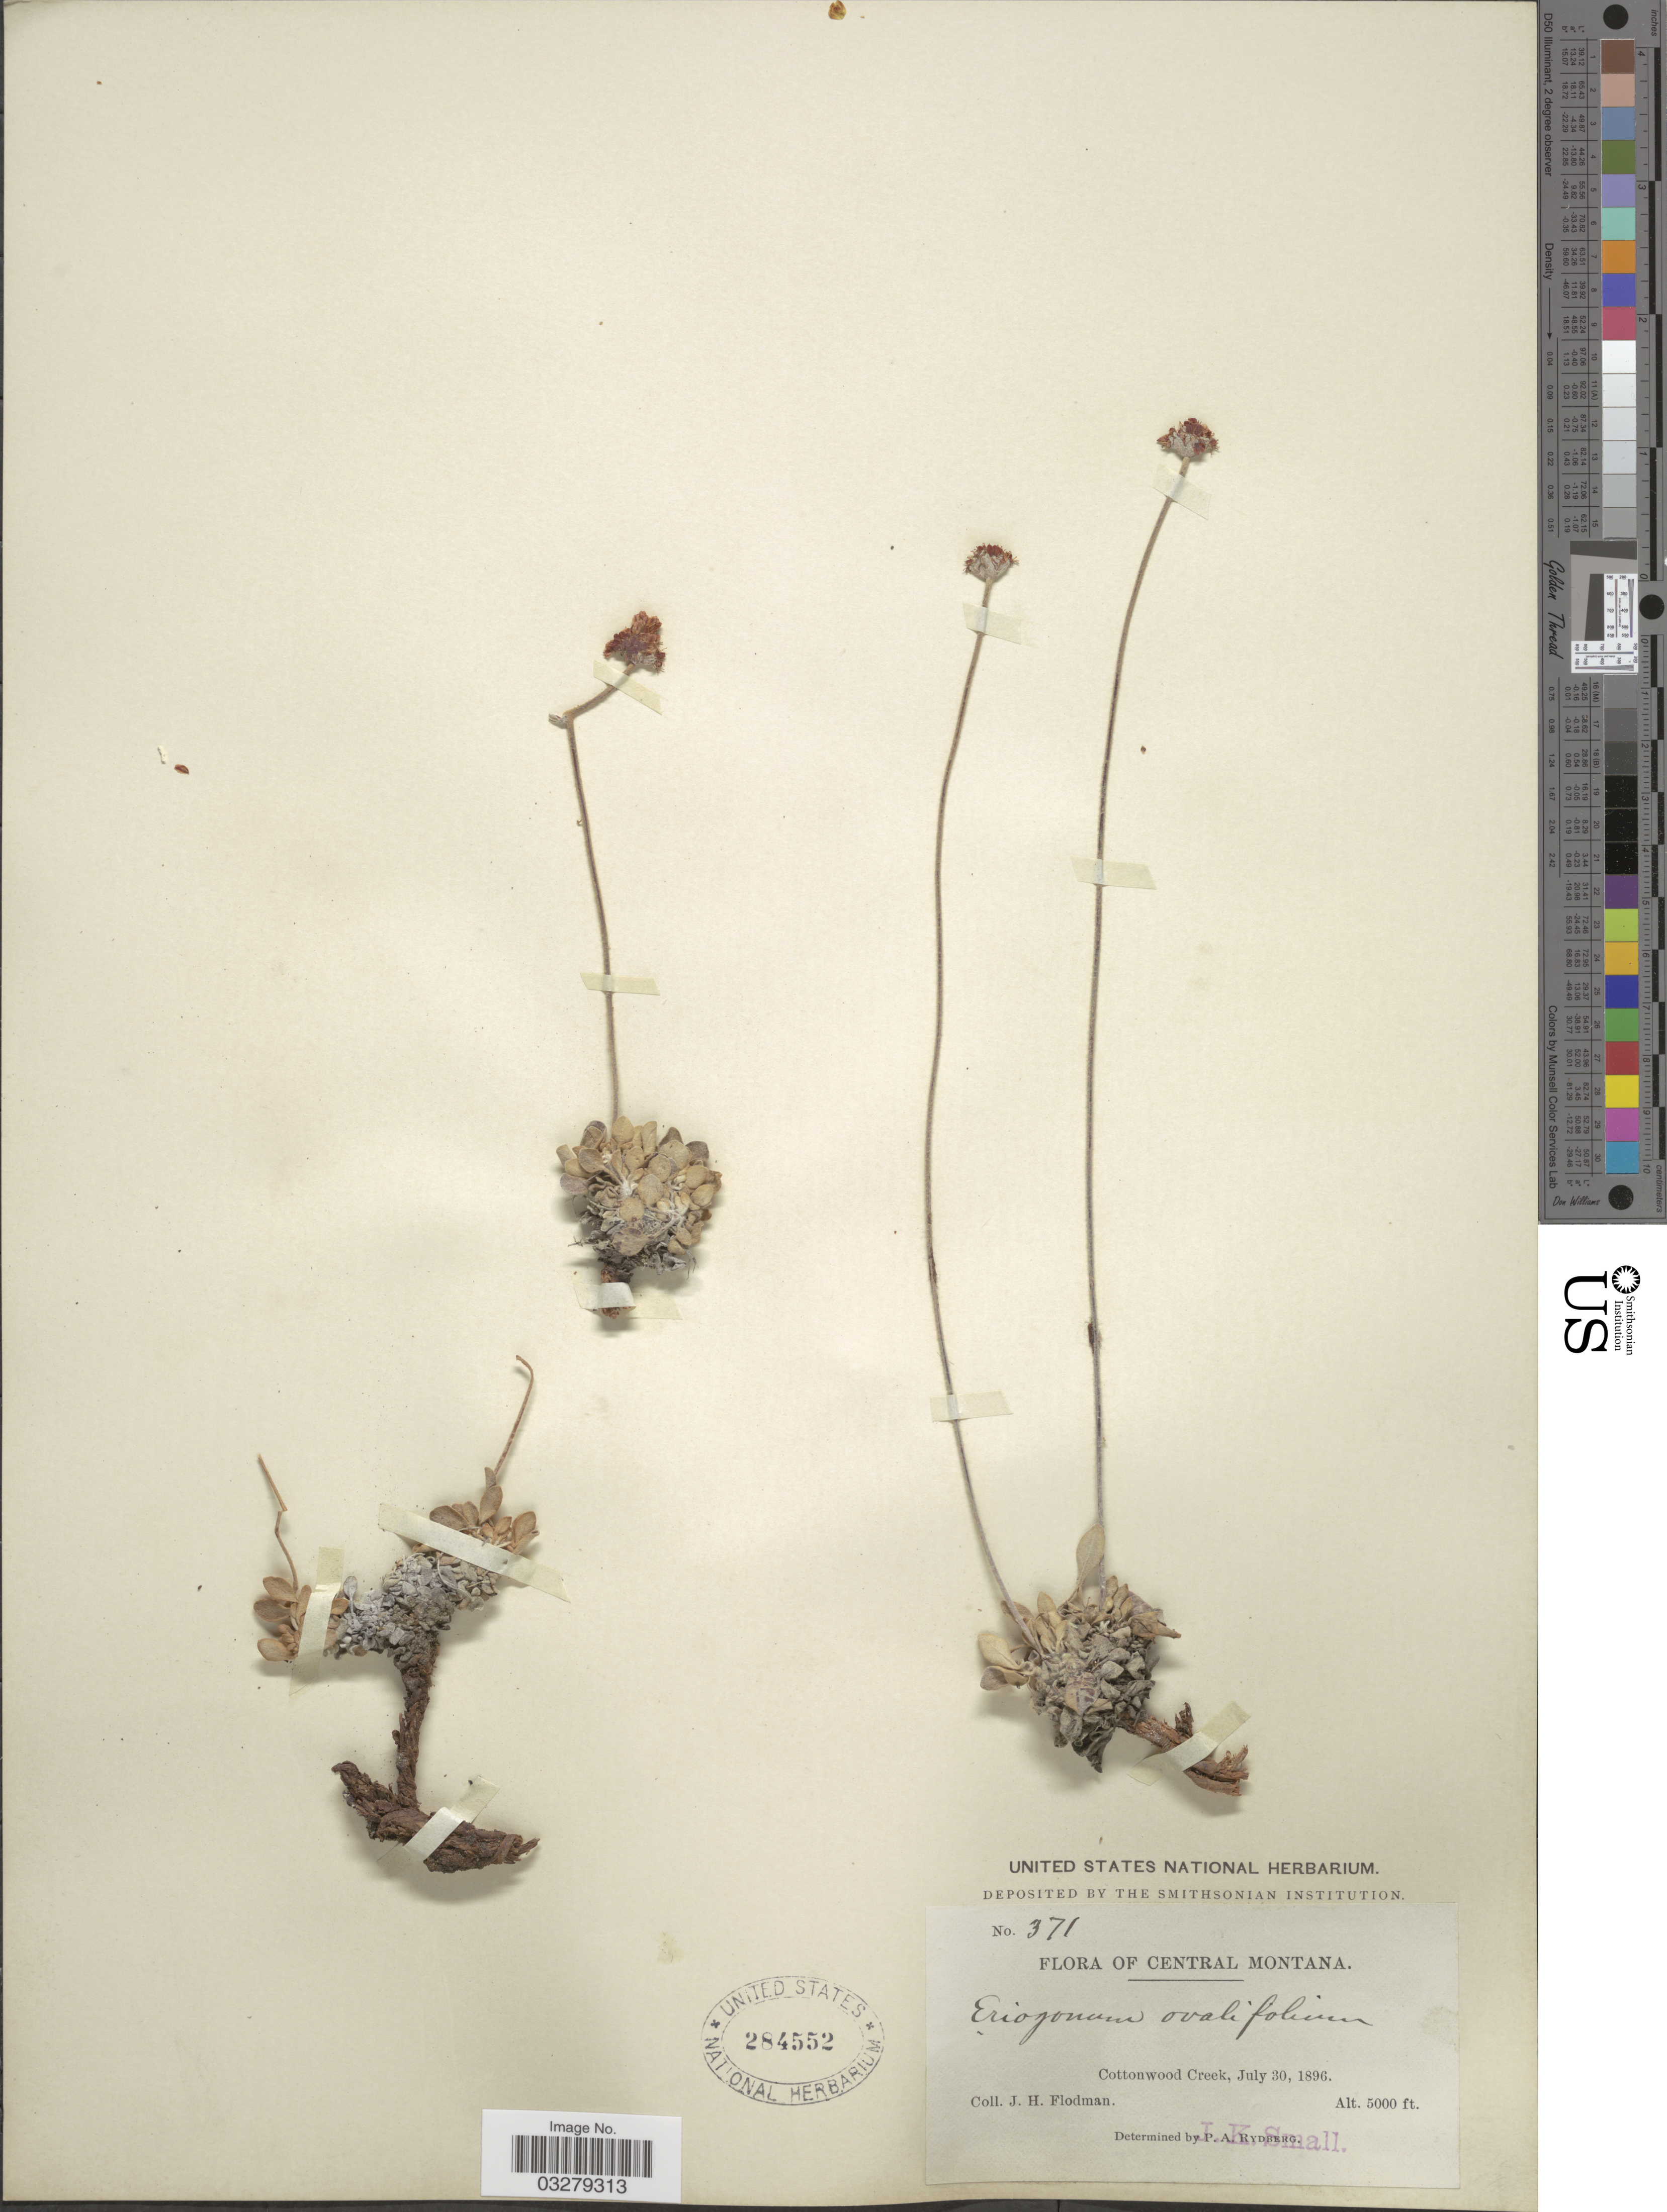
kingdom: Plantae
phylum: Tracheophyta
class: Magnoliopsida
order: Caryophyllales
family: Polygonaceae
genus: Eriogonum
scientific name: Eriogonum ovalifolium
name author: Nutt.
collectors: J. Flodman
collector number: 371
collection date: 1896-07-30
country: United States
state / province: Montana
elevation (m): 1524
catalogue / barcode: US 284552